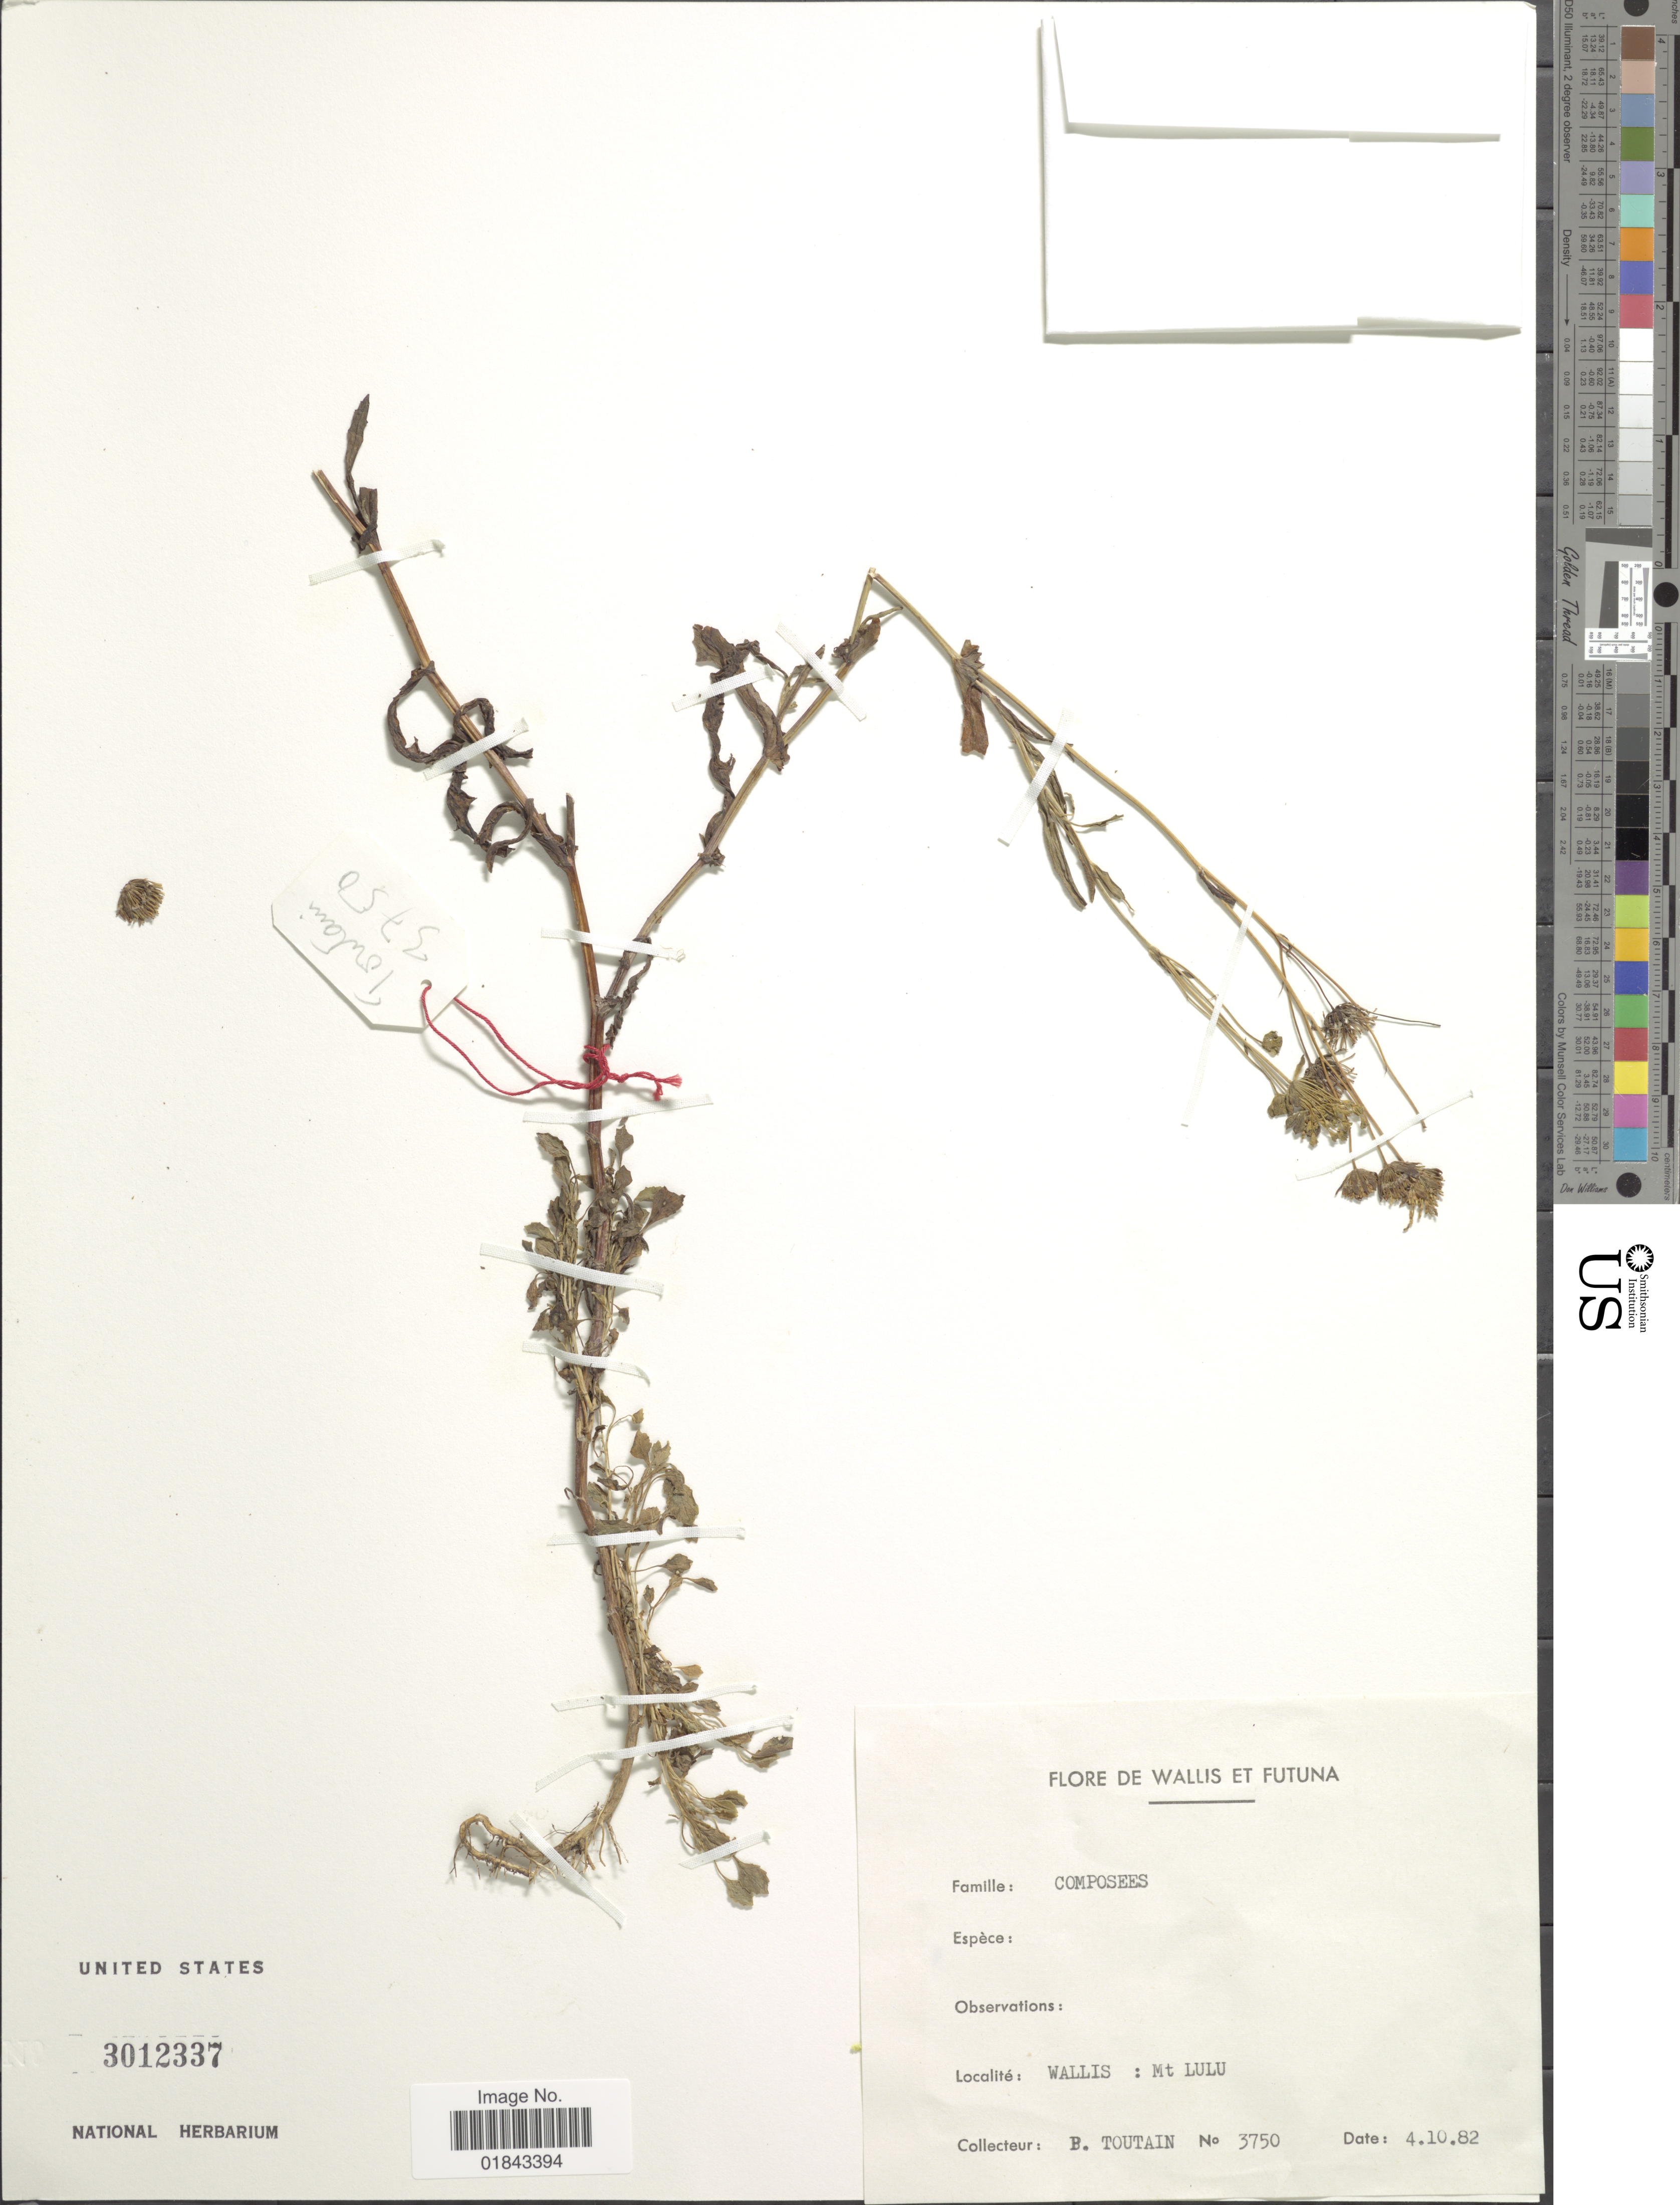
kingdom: Plantae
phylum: Tracheophyta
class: Magnoliopsida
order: Asterales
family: Asteraceae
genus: Emilia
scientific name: Emilia sonchifolia var. sonchifolia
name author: (L.) DC.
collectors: B. Toutain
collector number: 3750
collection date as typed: Transcribed d/m/y: 4/10/82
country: Wallis and Futuna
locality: Wallis: Mt Lulu.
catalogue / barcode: US 3012337